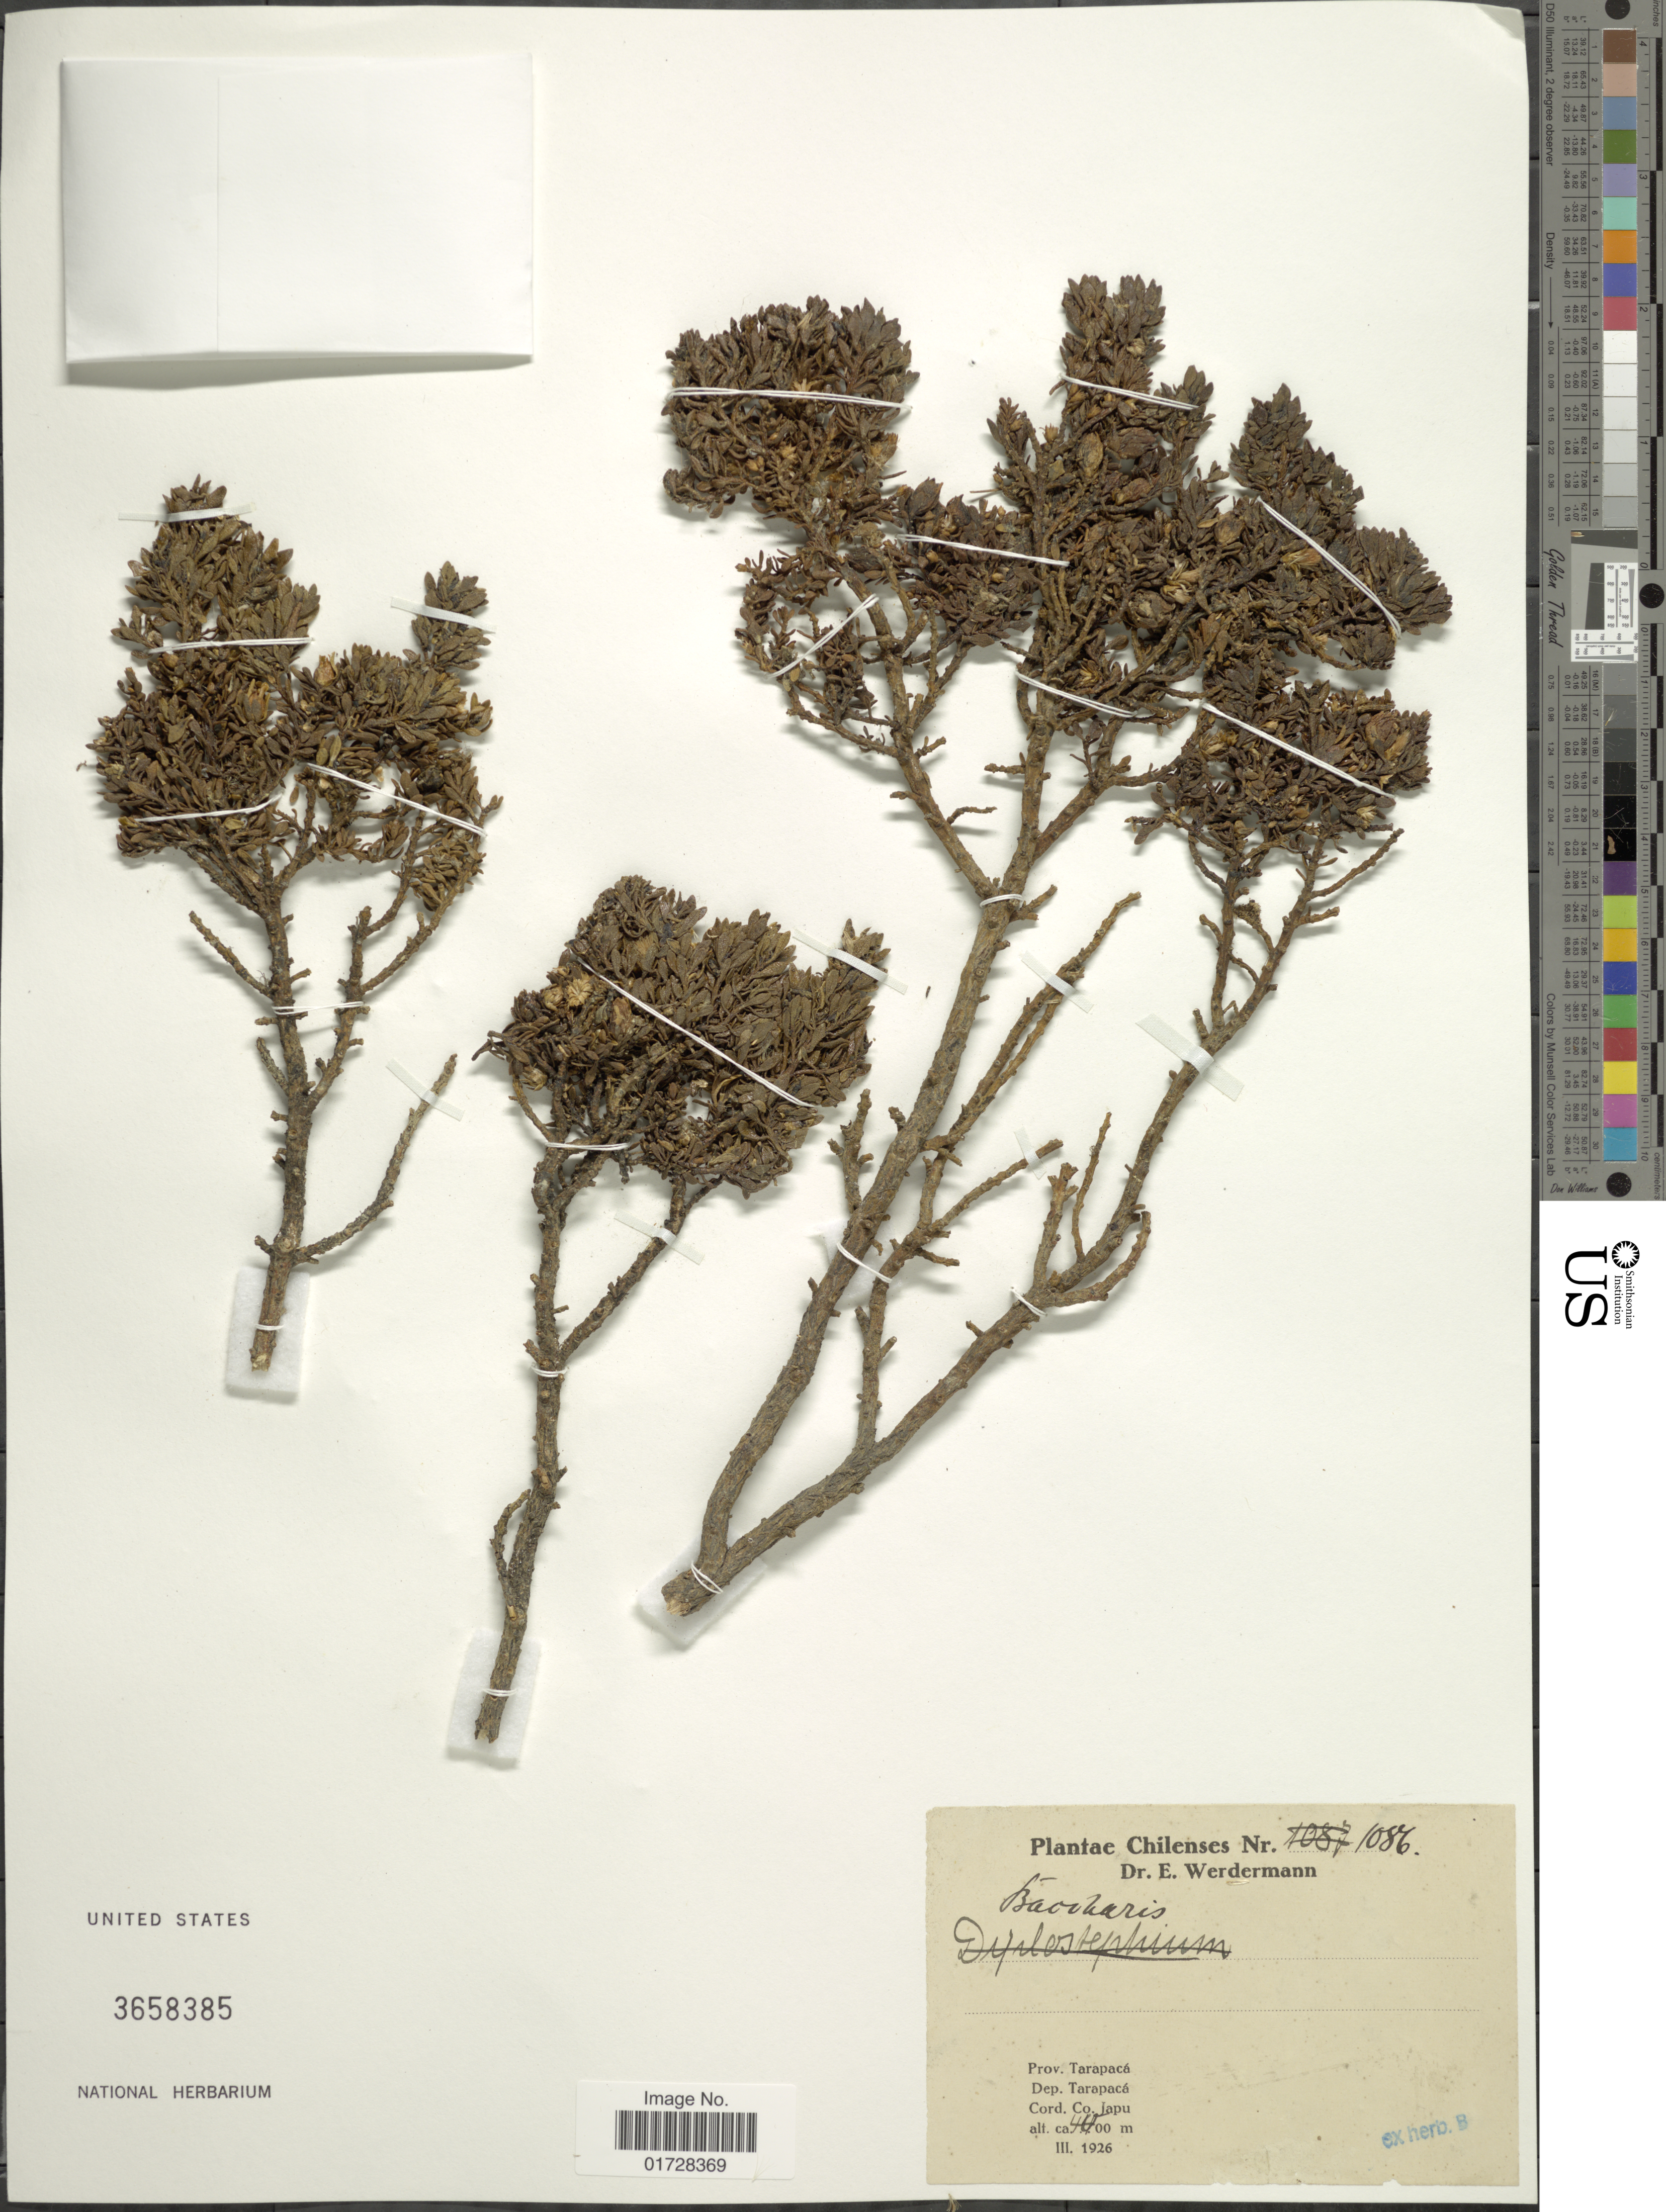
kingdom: Plantae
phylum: Tracheophyta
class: Magnoliopsida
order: Asterales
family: Asteraceae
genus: Baccharis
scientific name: Baccharis sp.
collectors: E. Werdermann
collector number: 1086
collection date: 1926-03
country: Chile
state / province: Tarapacá (I)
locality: Dep. Tarapaca, Cord. Co. japu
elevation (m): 4400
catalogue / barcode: US 3658385